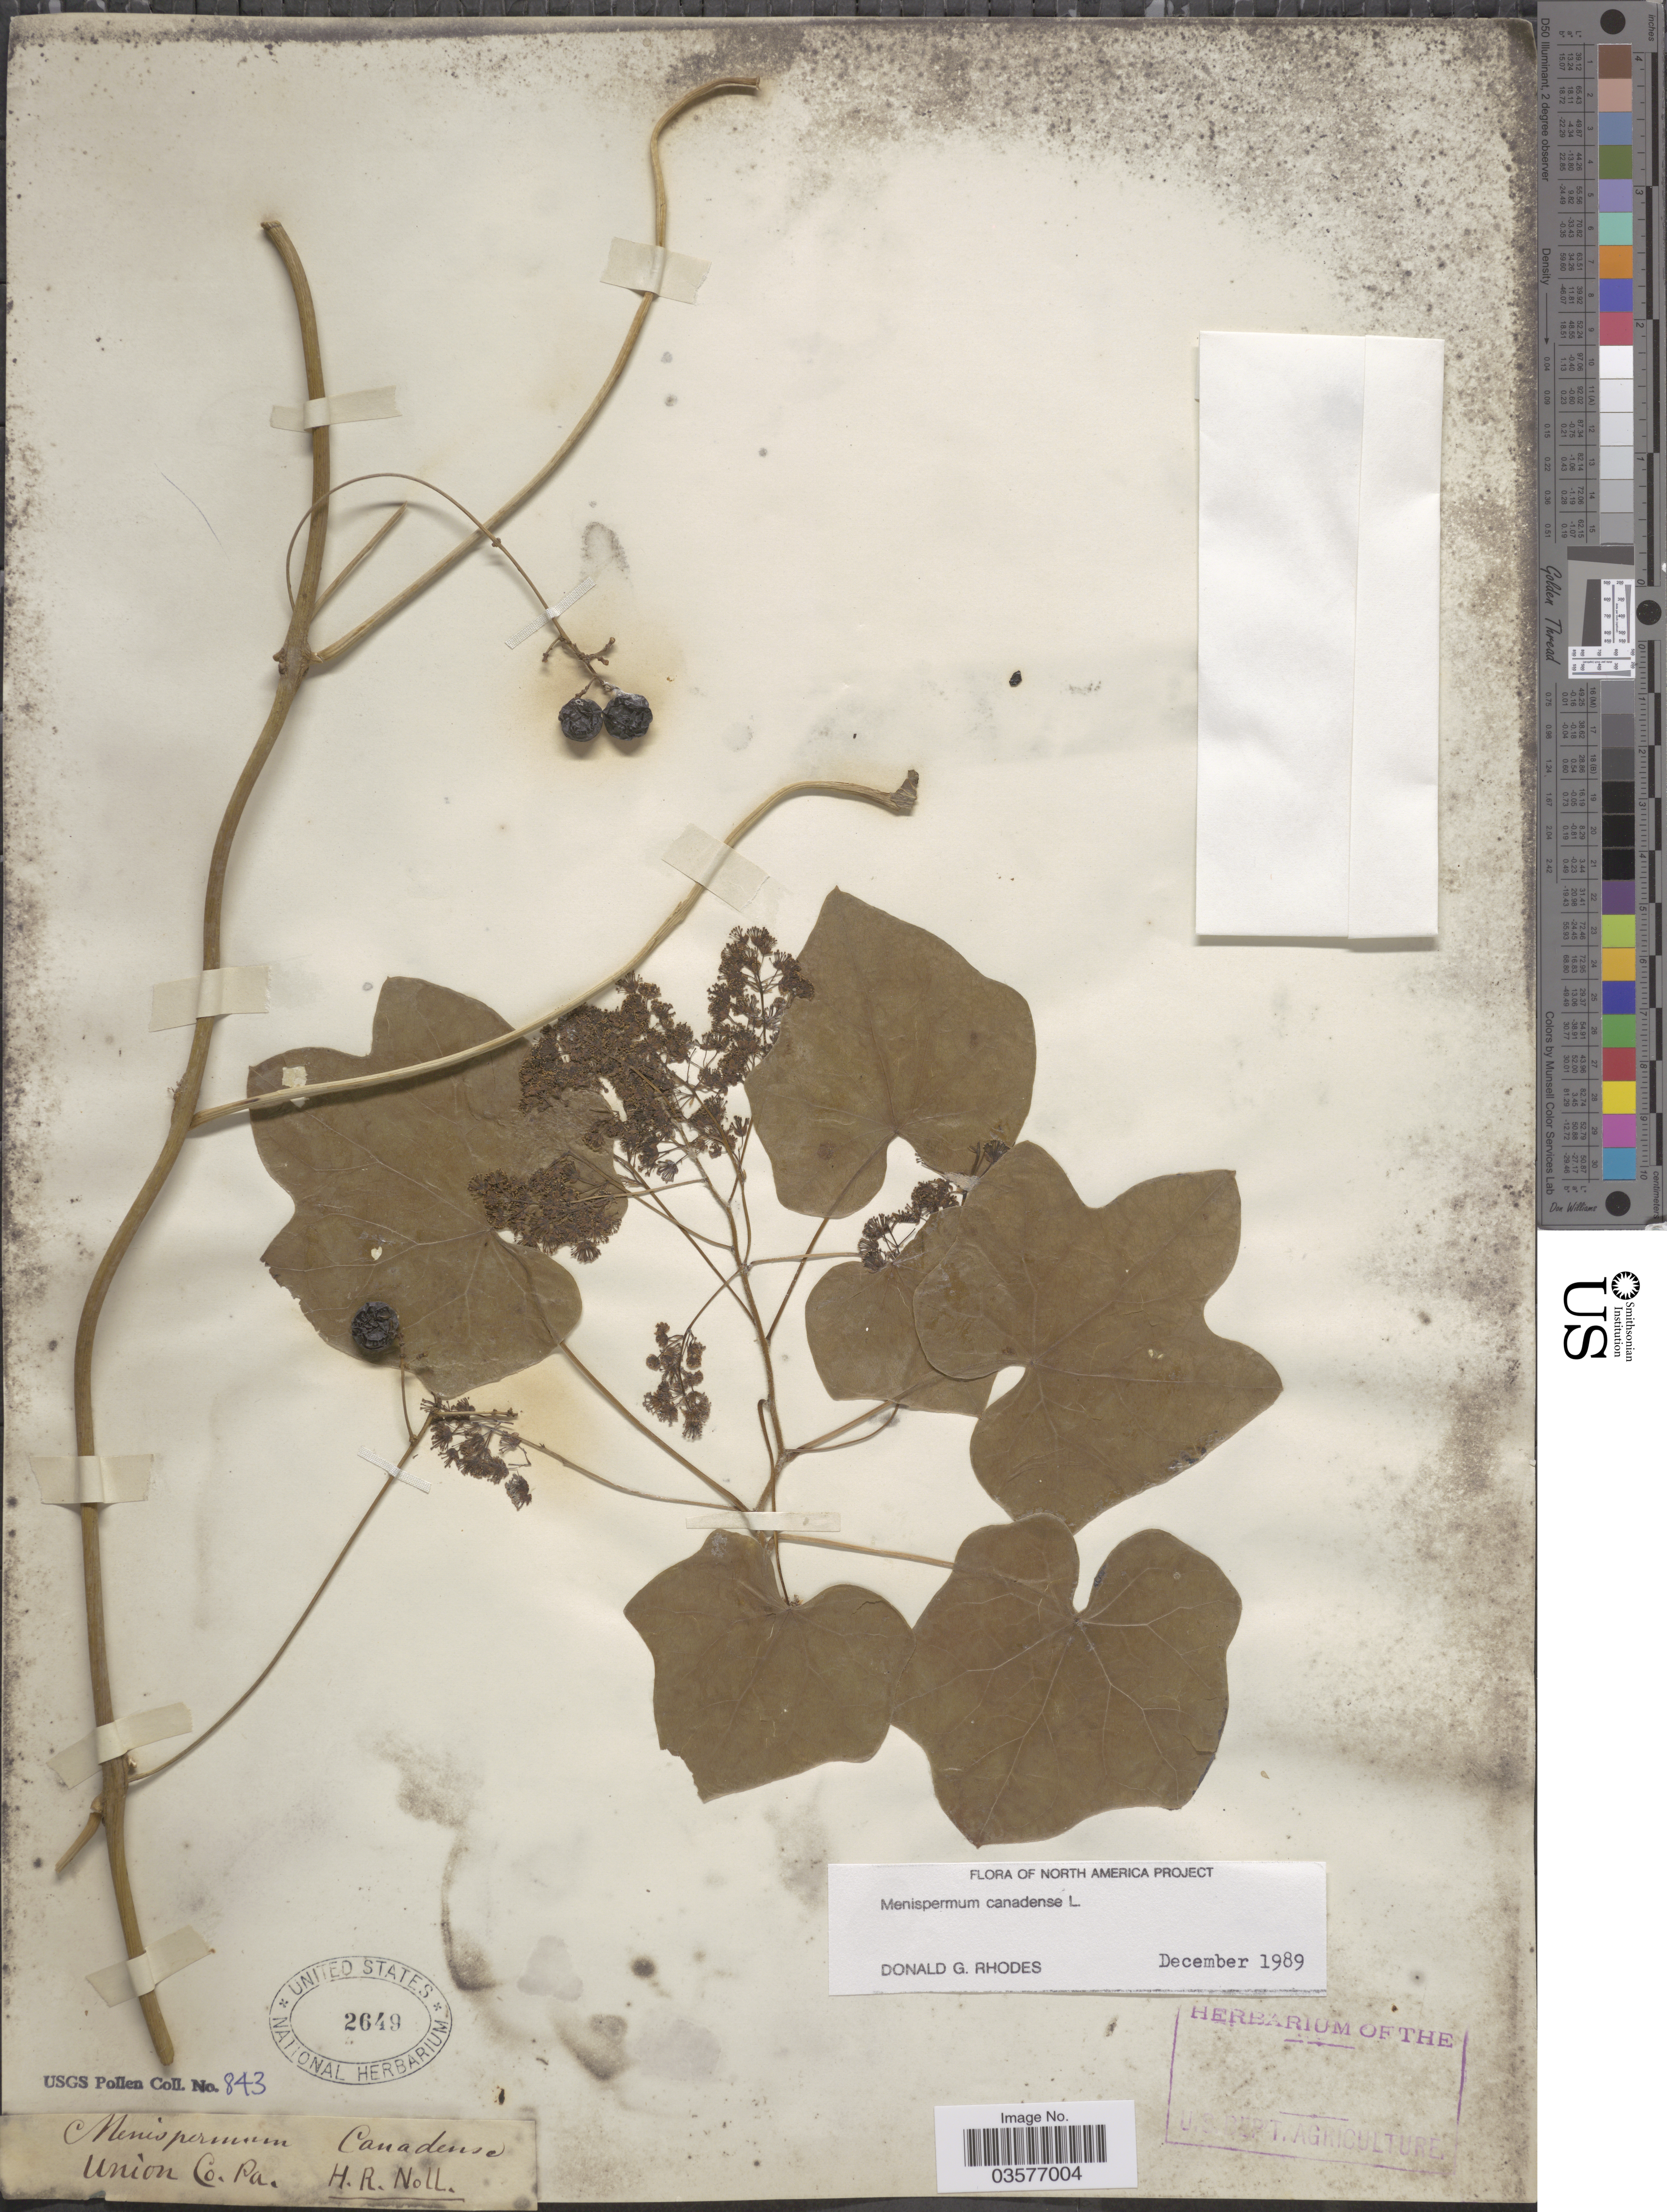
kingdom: Plantae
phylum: Tracheophyta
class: Magnoliopsida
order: Ranunculales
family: Menispermaceae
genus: Menispermum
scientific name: Menispermum canadense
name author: L.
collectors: H. Noll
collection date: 1989-12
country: United States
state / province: Pennsylvania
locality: Union Co.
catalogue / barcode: US 2649